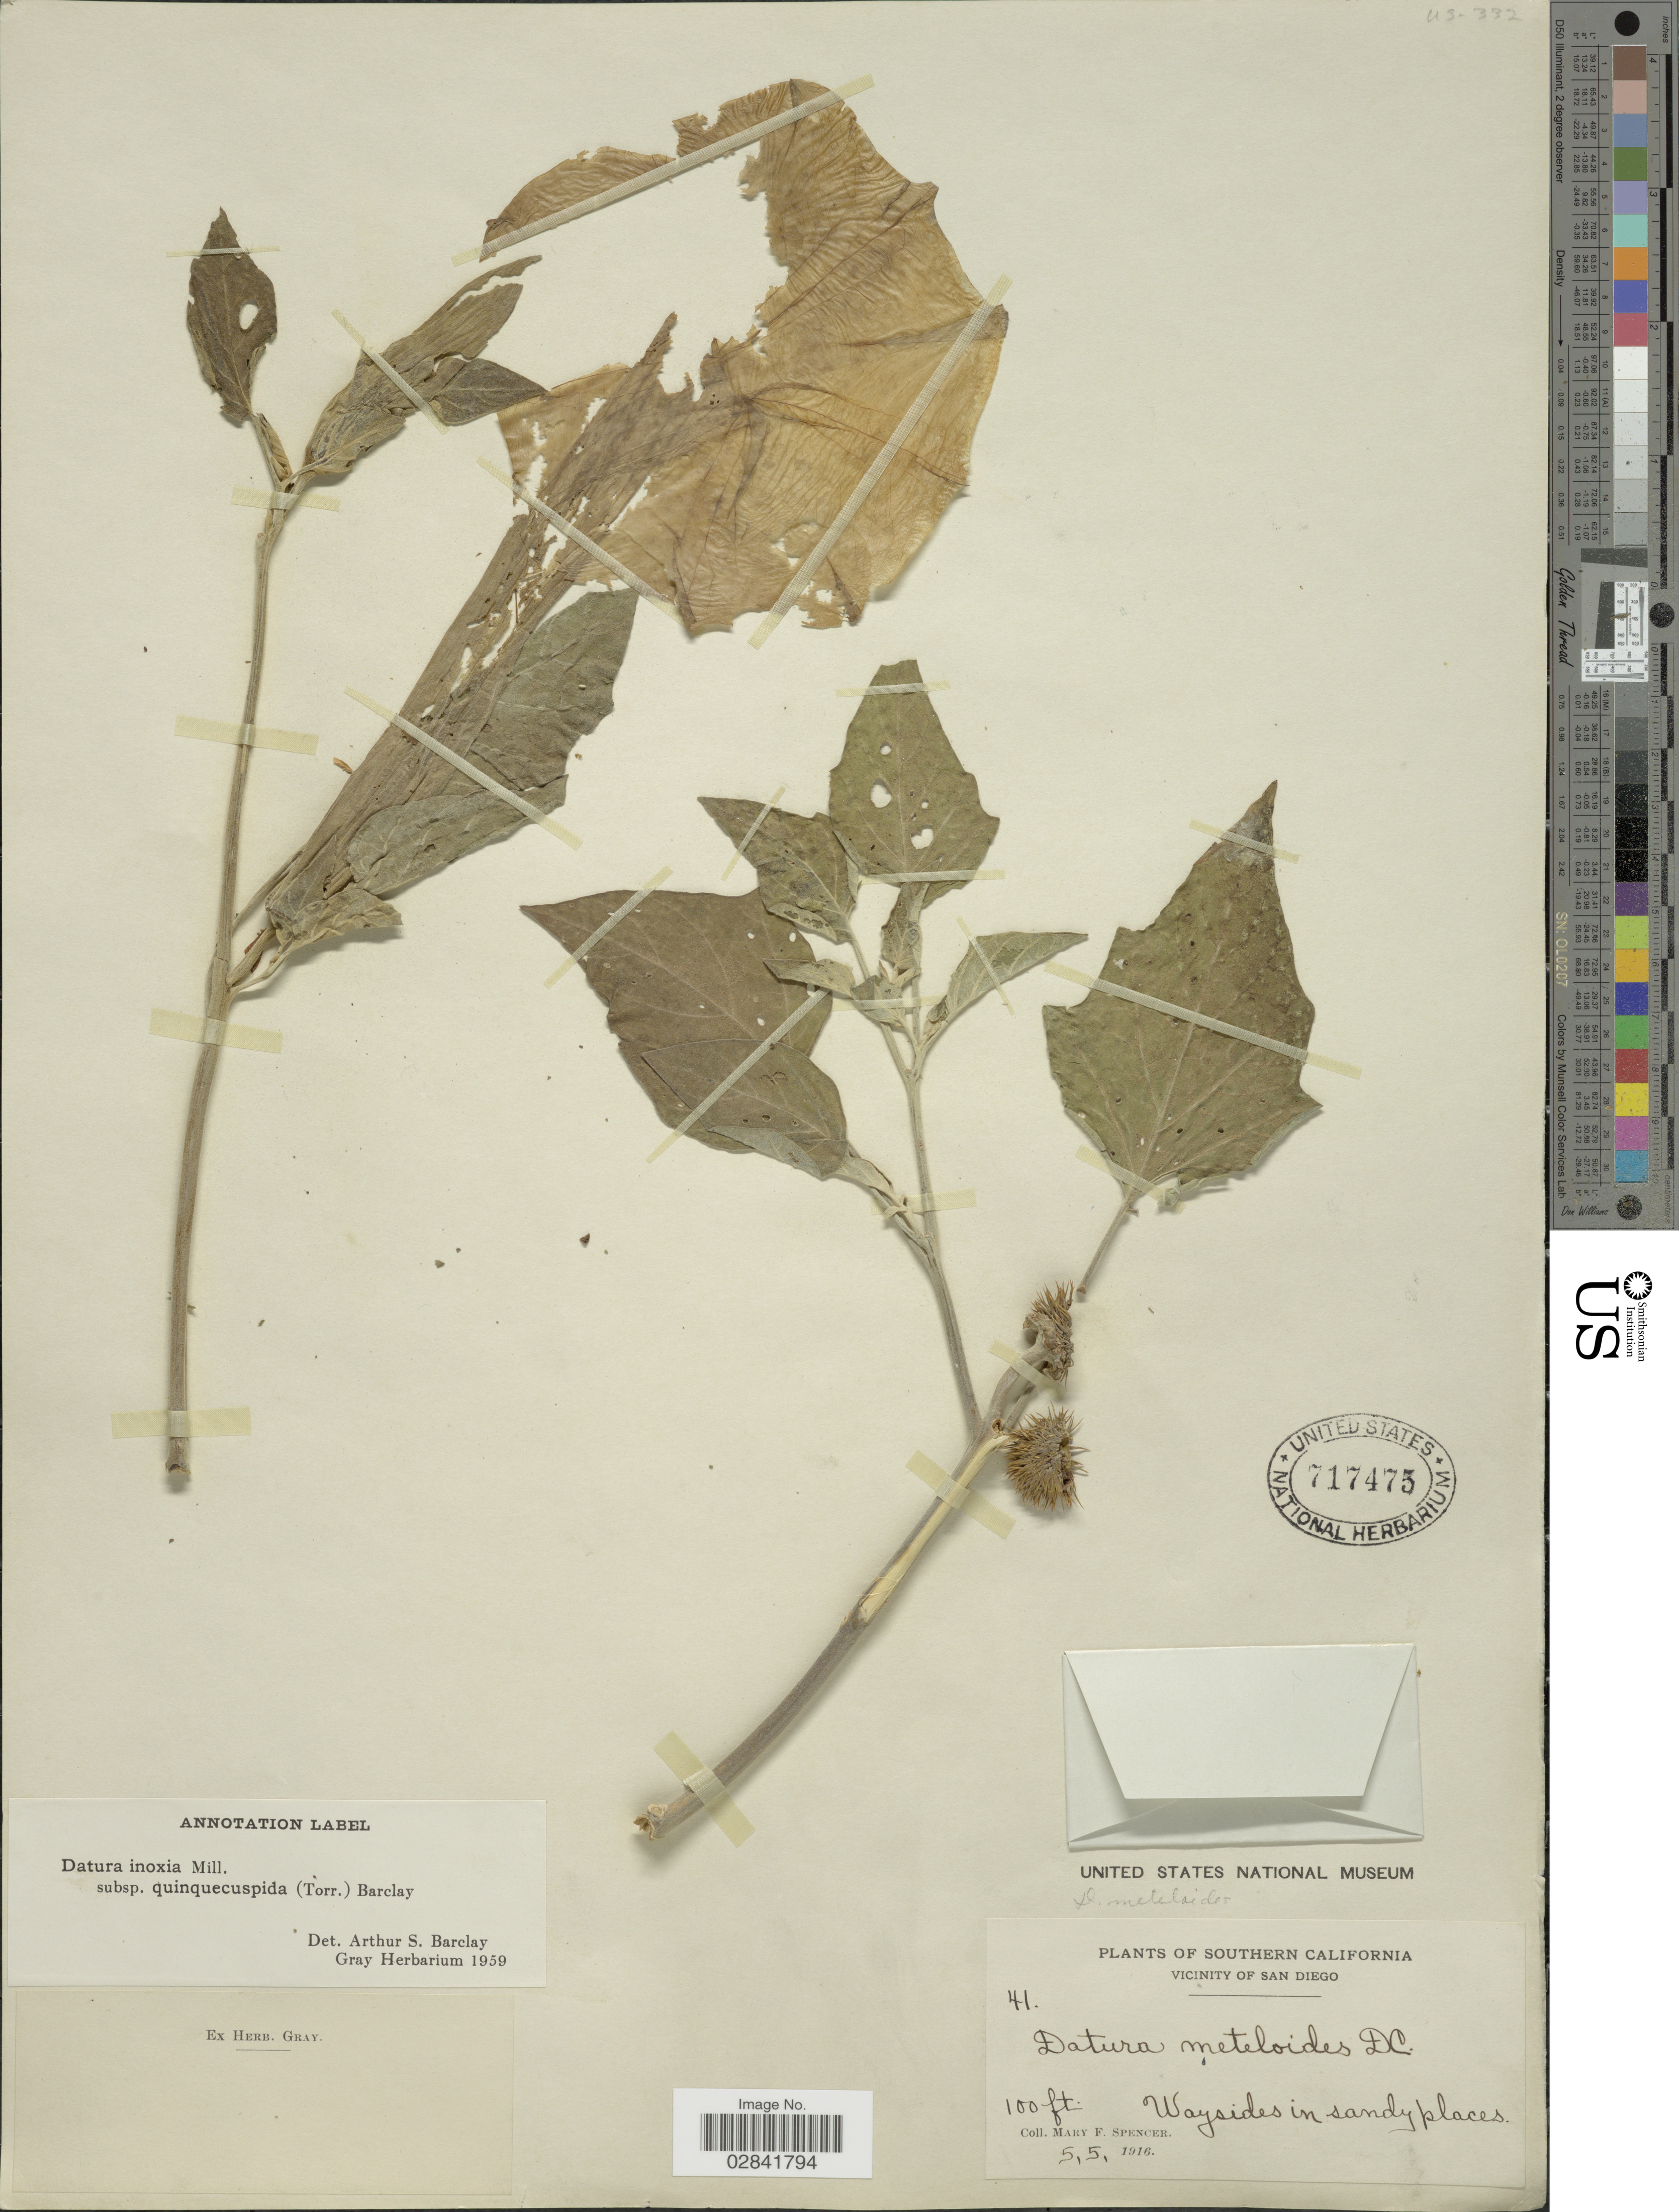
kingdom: Plantae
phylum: Tracheophyta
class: Magnoliopsida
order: Solanales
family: Solanaceae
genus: Datura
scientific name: Datura wrightii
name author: Regel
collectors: M. Spencer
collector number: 41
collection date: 1916-05-05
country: United States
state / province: California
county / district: San Diego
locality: Southern California. Vicinity of San Diego.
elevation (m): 30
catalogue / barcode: US 717475